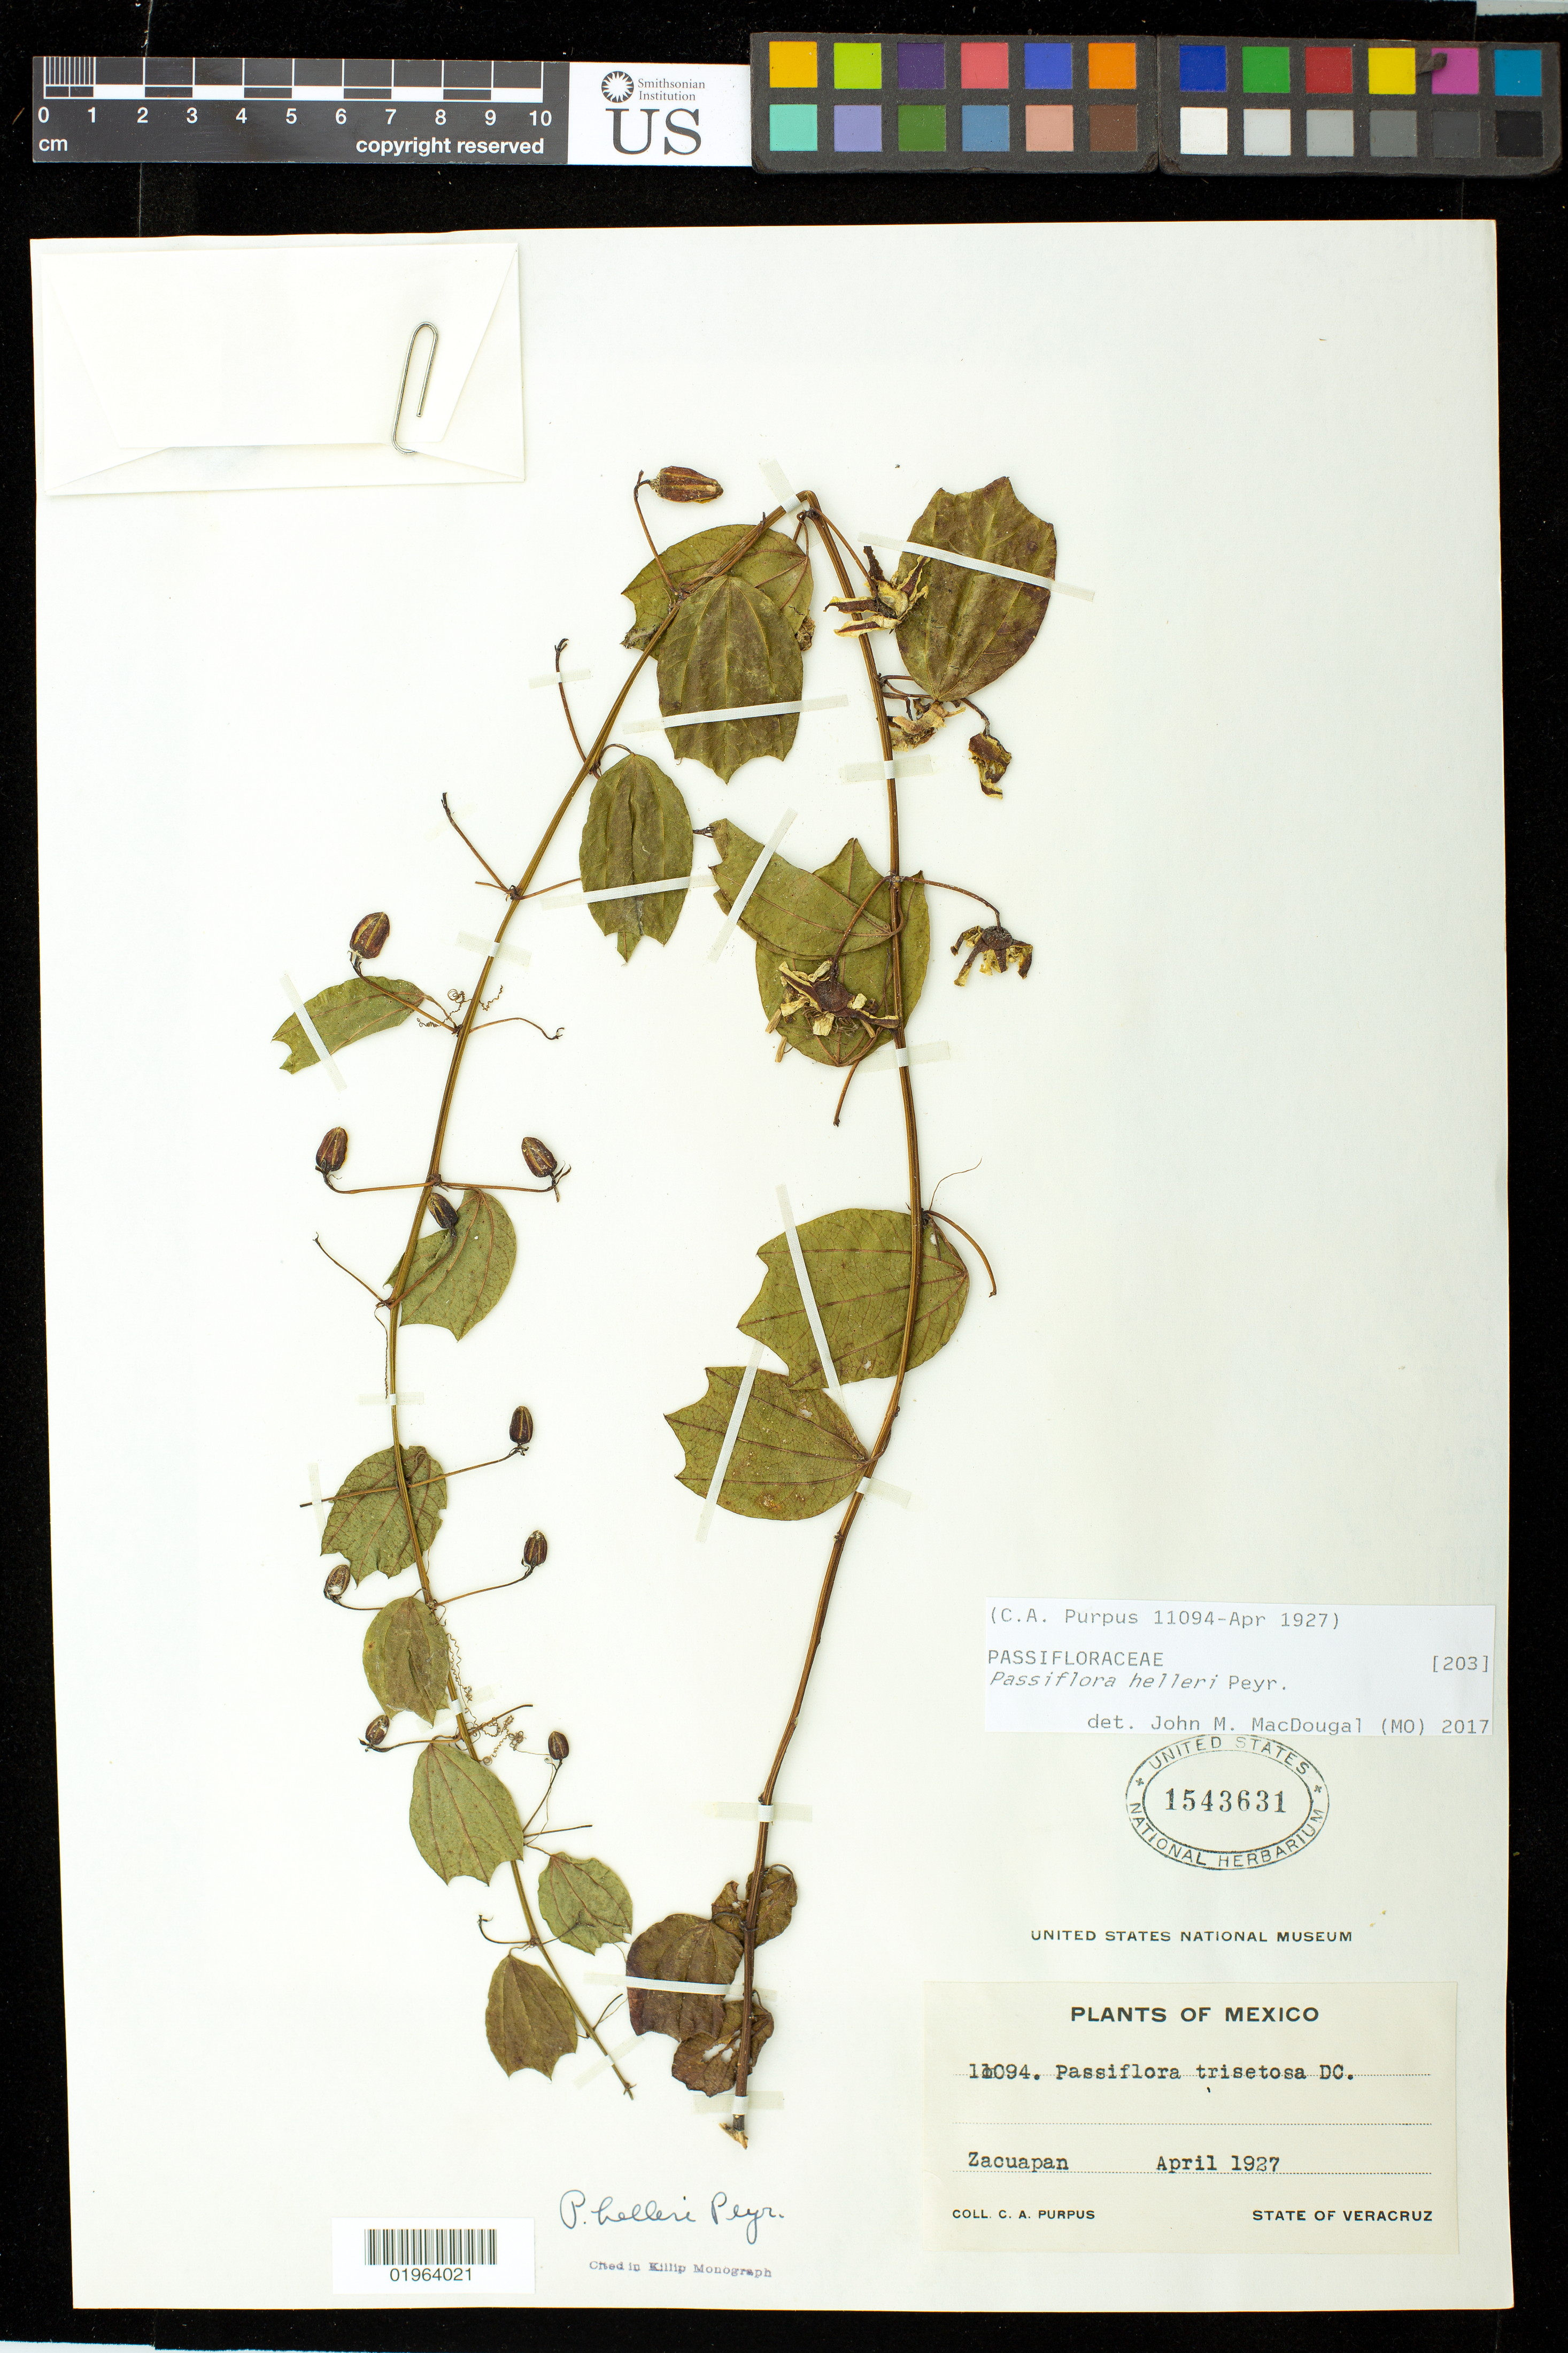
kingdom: Plantae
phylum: Tracheophyta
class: Magnoliopsida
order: Malpighiales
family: Passifloraceae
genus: Passiflora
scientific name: Passiflora helleri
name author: Peyr.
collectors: C. A. Purpus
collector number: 11094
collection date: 1927-04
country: Mexico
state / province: Veracruz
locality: Zacuapan, Veracruz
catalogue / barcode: US 1543631